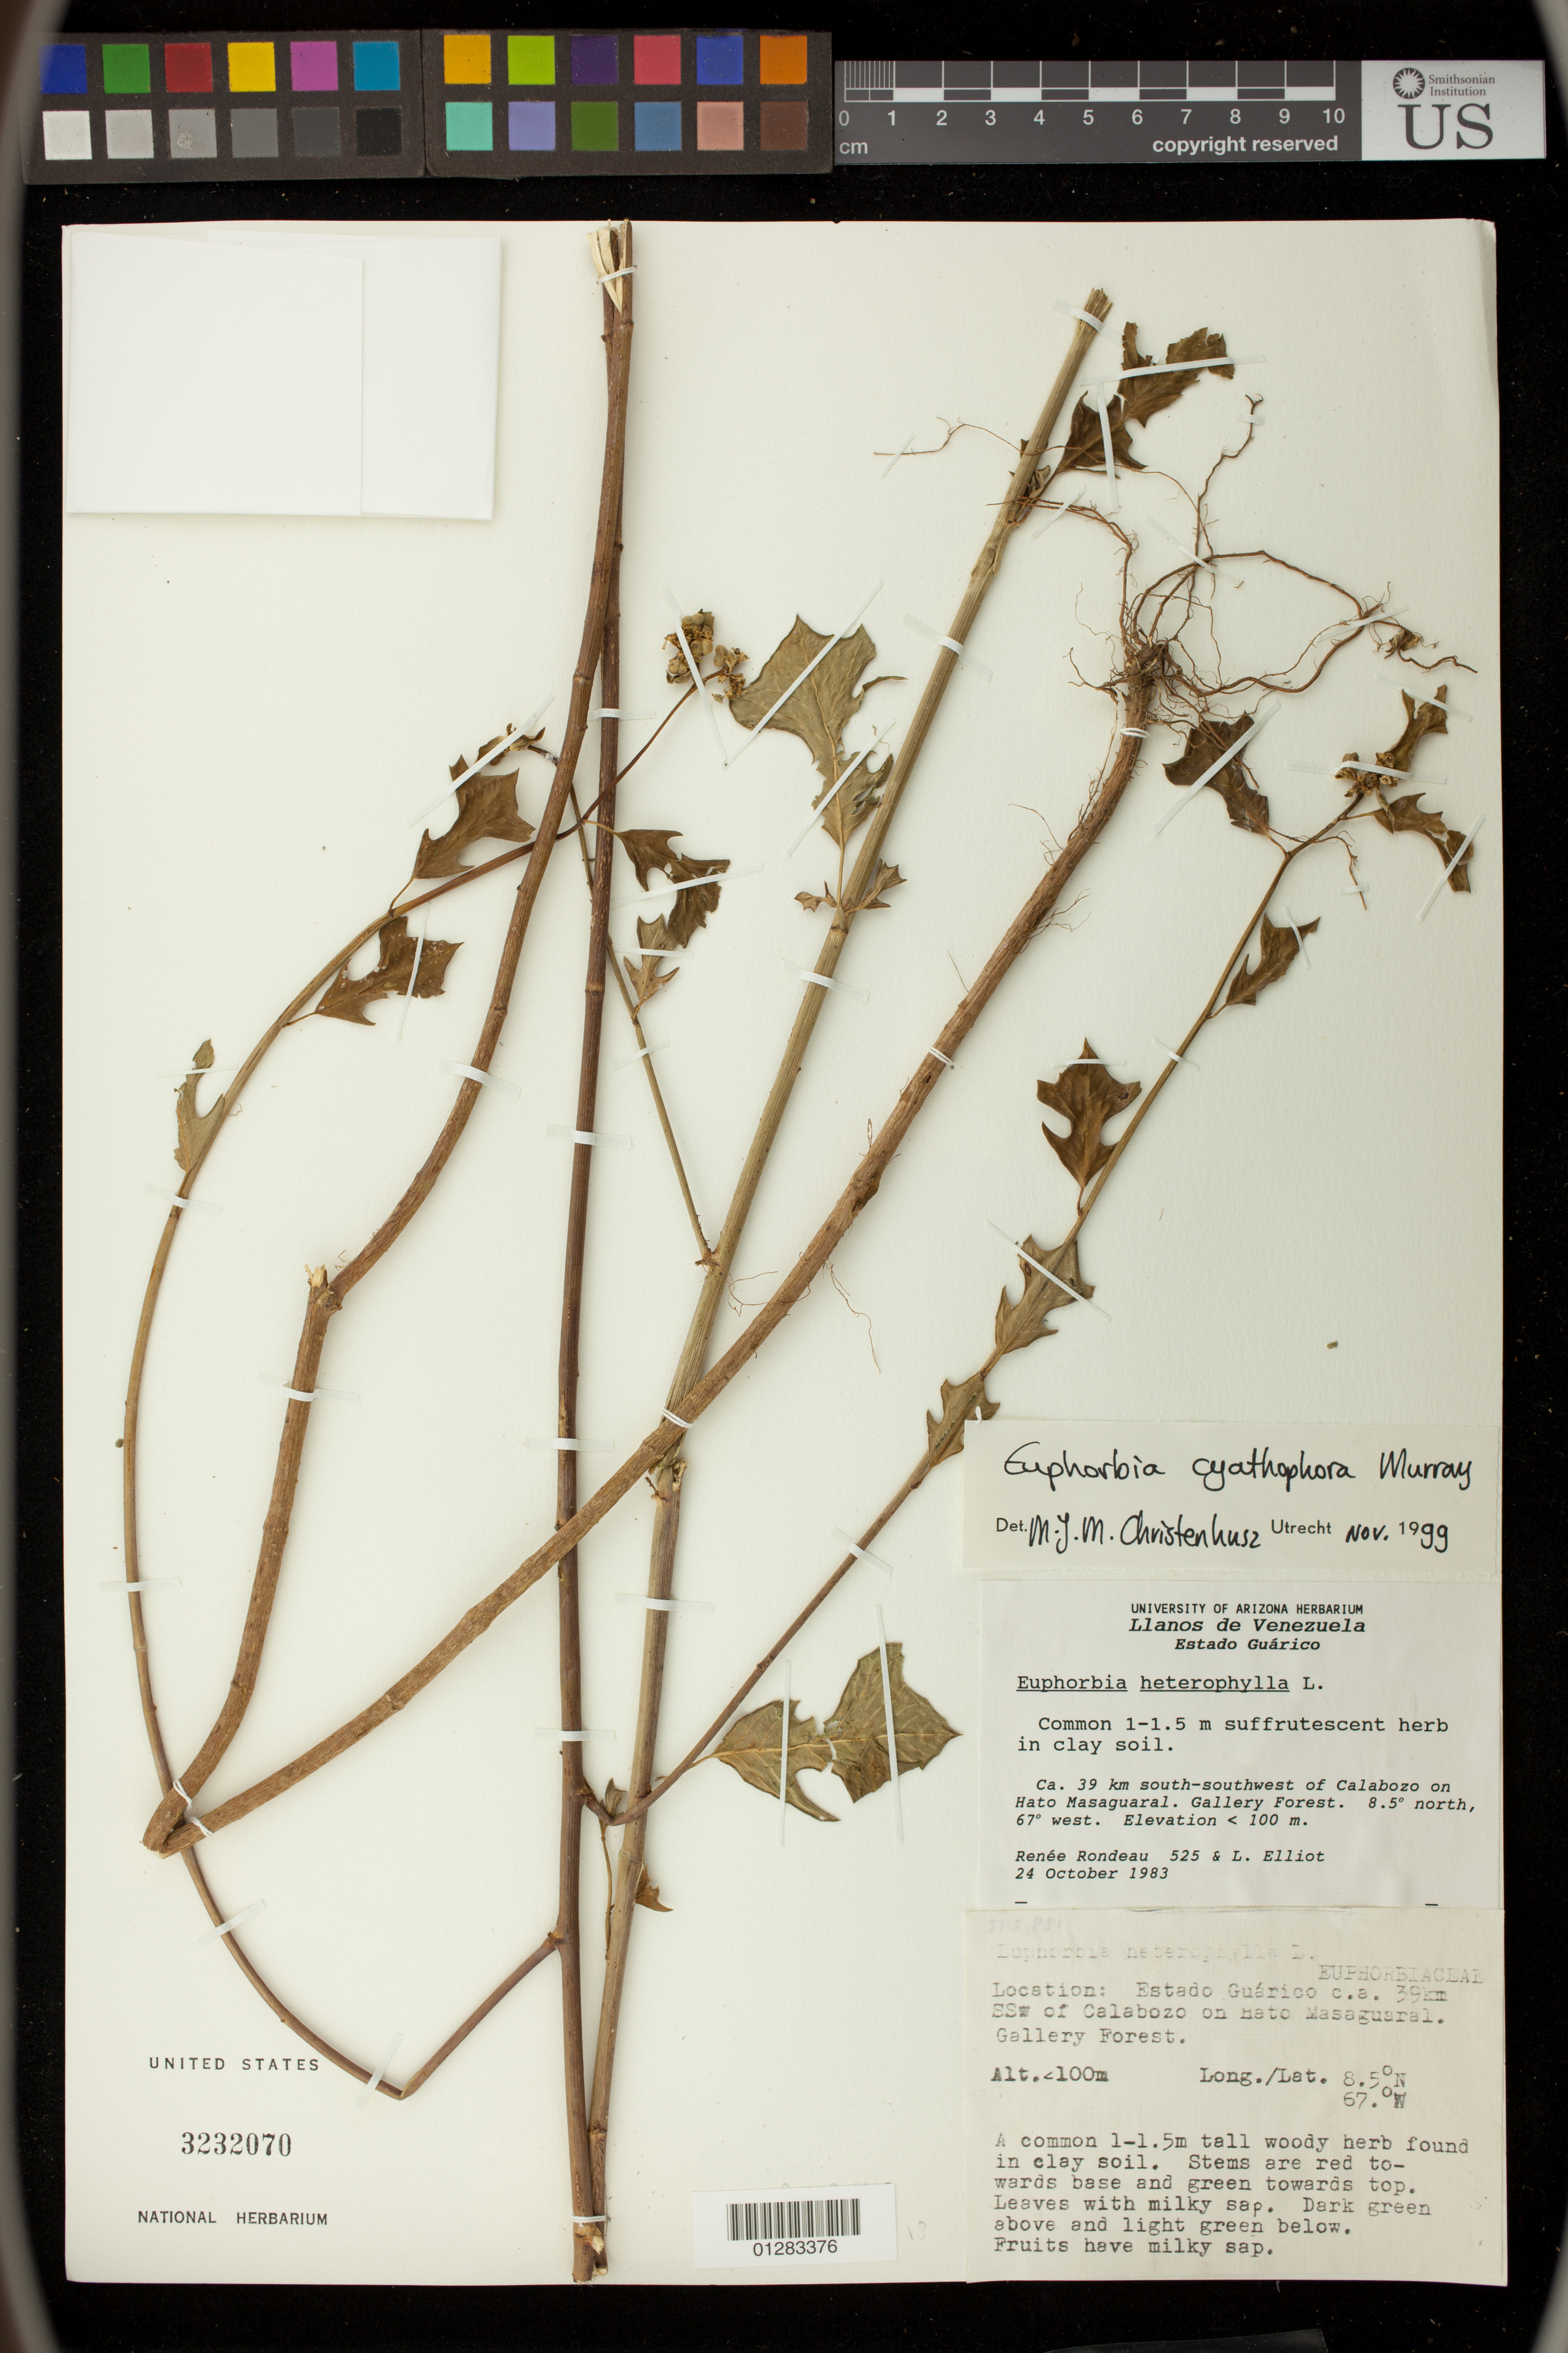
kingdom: Plantae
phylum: Tracheophyta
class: Magnoliopsida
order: Malpighiales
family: Euphorbiaceae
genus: Euphorbia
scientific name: Euphorbia heterophylla var. cyathophora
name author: (Murr.) Griseb.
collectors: R. Rondeau & L. Elliot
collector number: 525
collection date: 1983-10-24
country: Venezuela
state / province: Guárico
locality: Ca. 39 km south-southwest of Calabozo on Hato Masaguaral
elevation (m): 0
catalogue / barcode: US 3232070